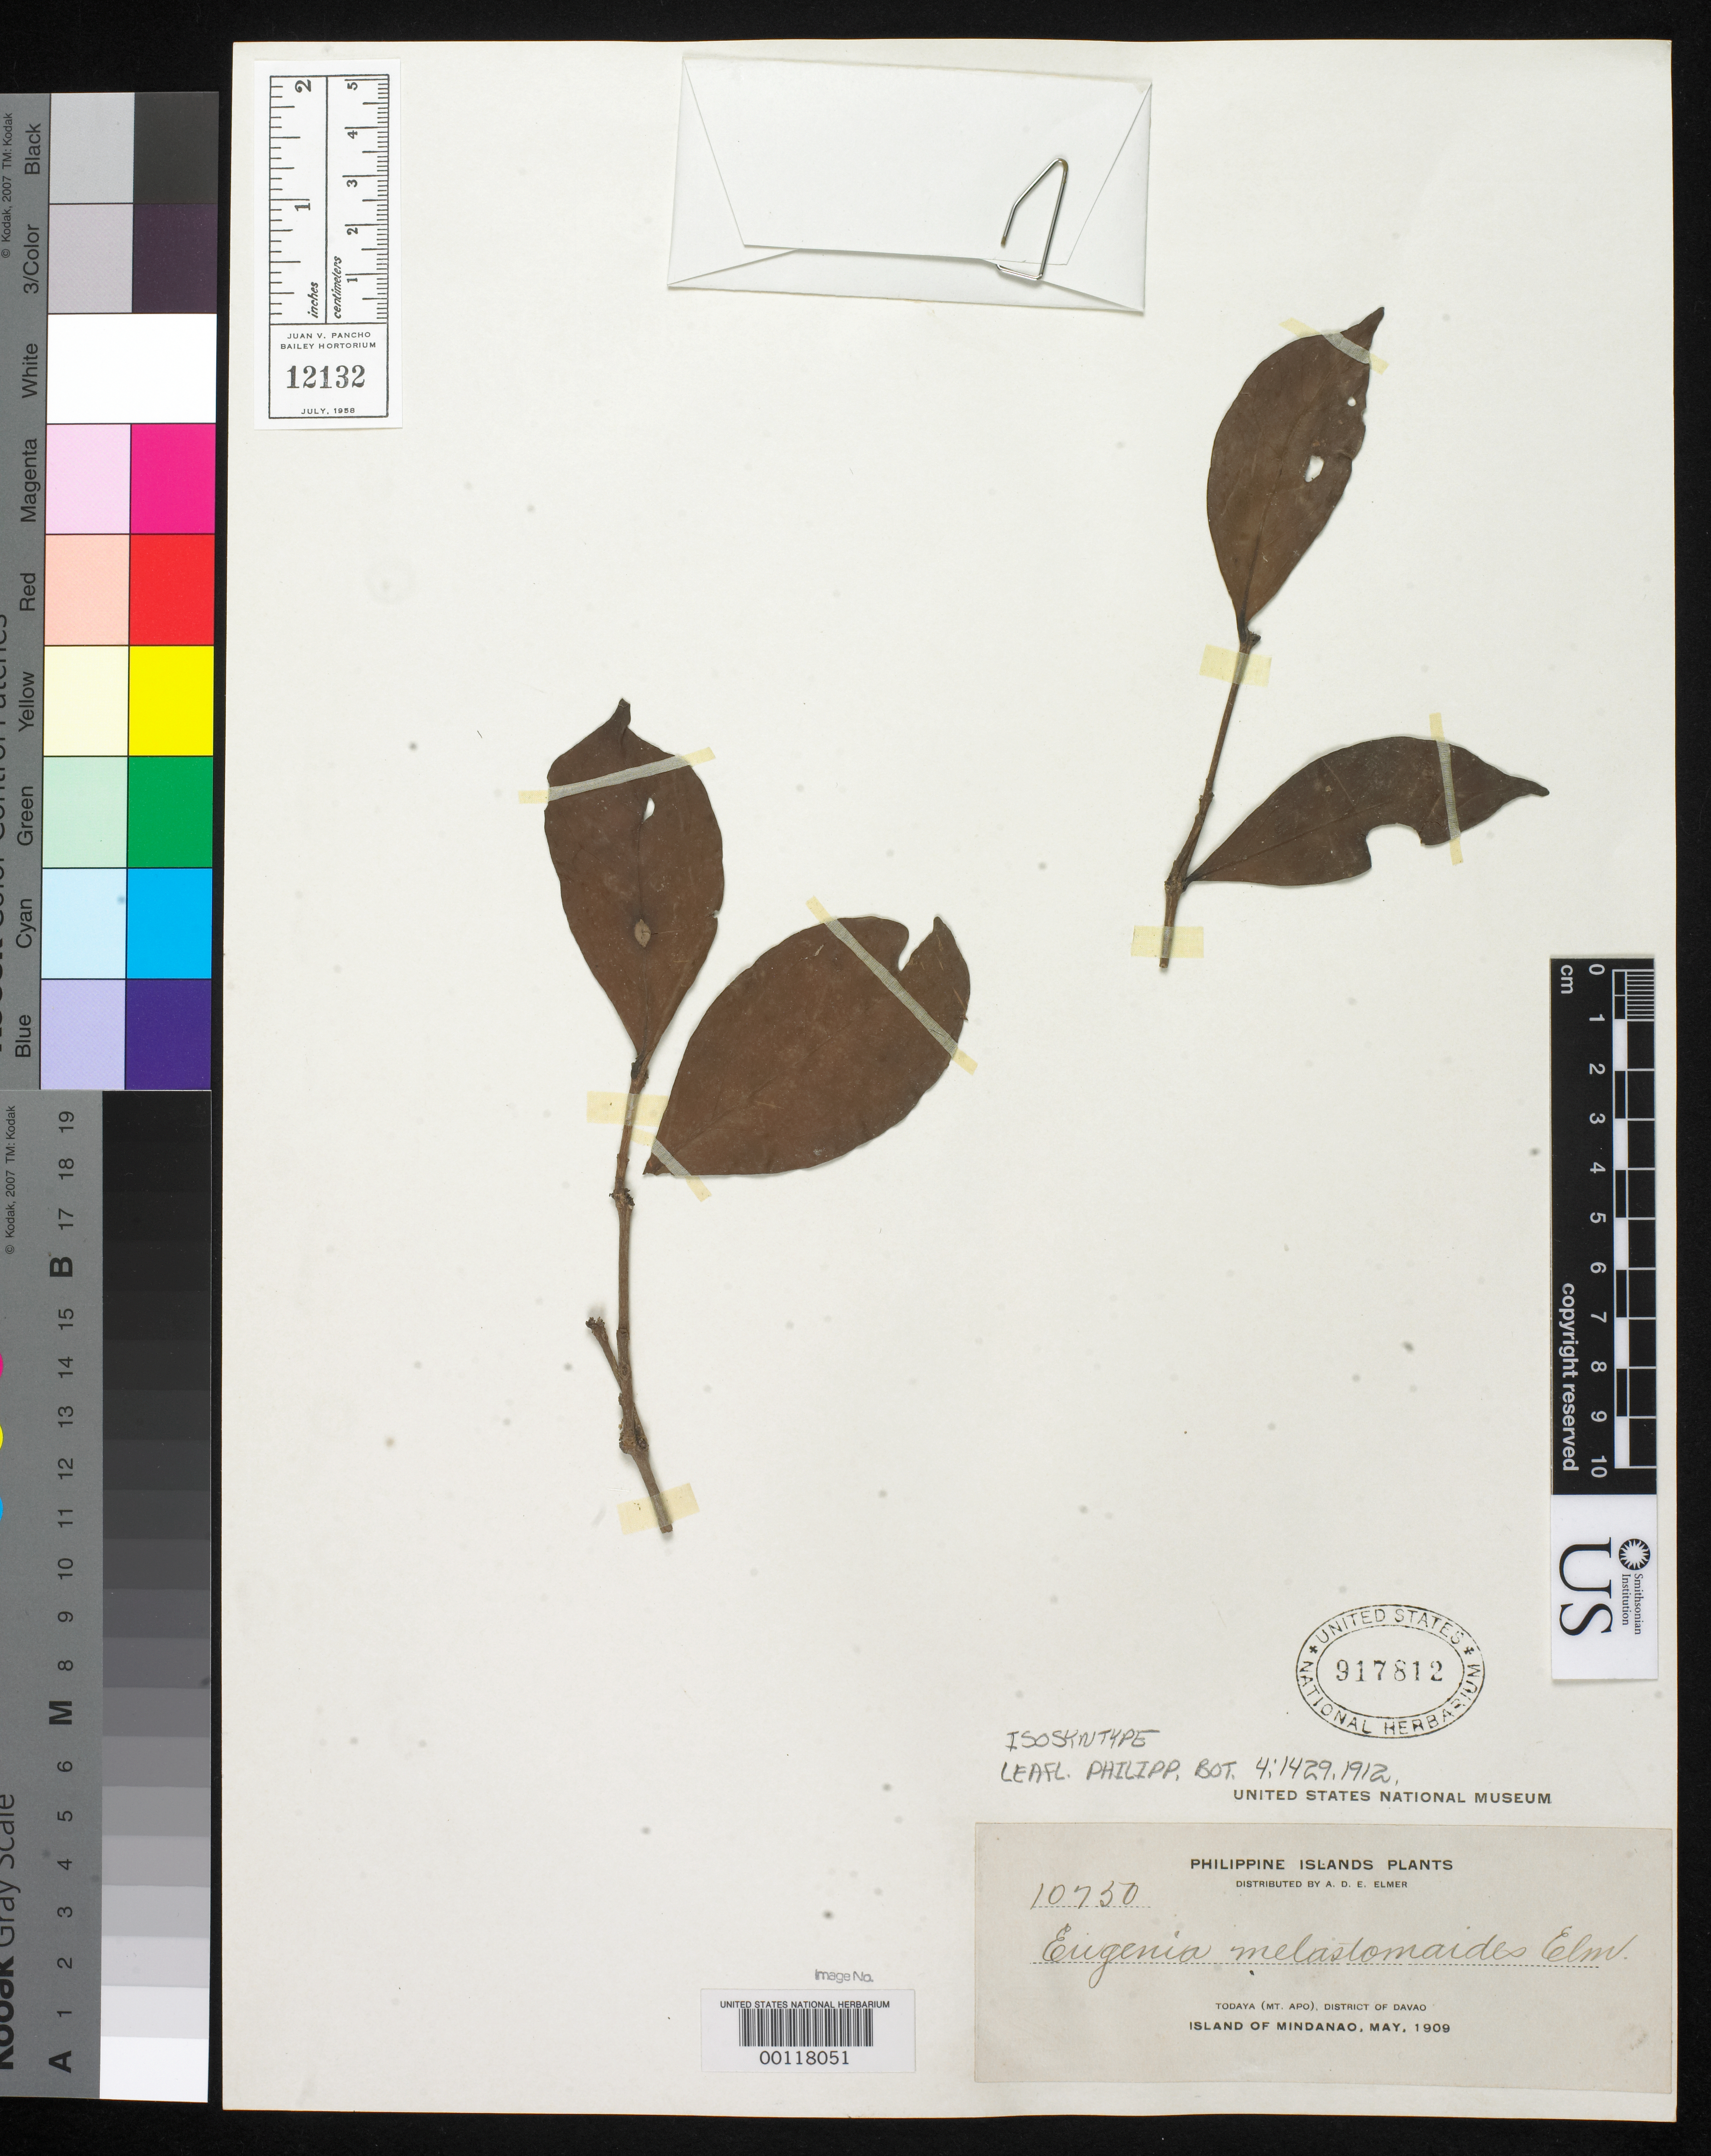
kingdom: Plantae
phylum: Tracheophyta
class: Magnoliopsida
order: Myrtales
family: Myrtaceae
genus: Eugenia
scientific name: Eugenia melastomoides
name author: Elmer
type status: Isosyntype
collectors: A. D. E. Elmer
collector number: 10750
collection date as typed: May 1909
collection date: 1909-05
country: Philippines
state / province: Davao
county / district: Davao del Sur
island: Mindanao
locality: Todaya, Mt. Apo.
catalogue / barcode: US 917812